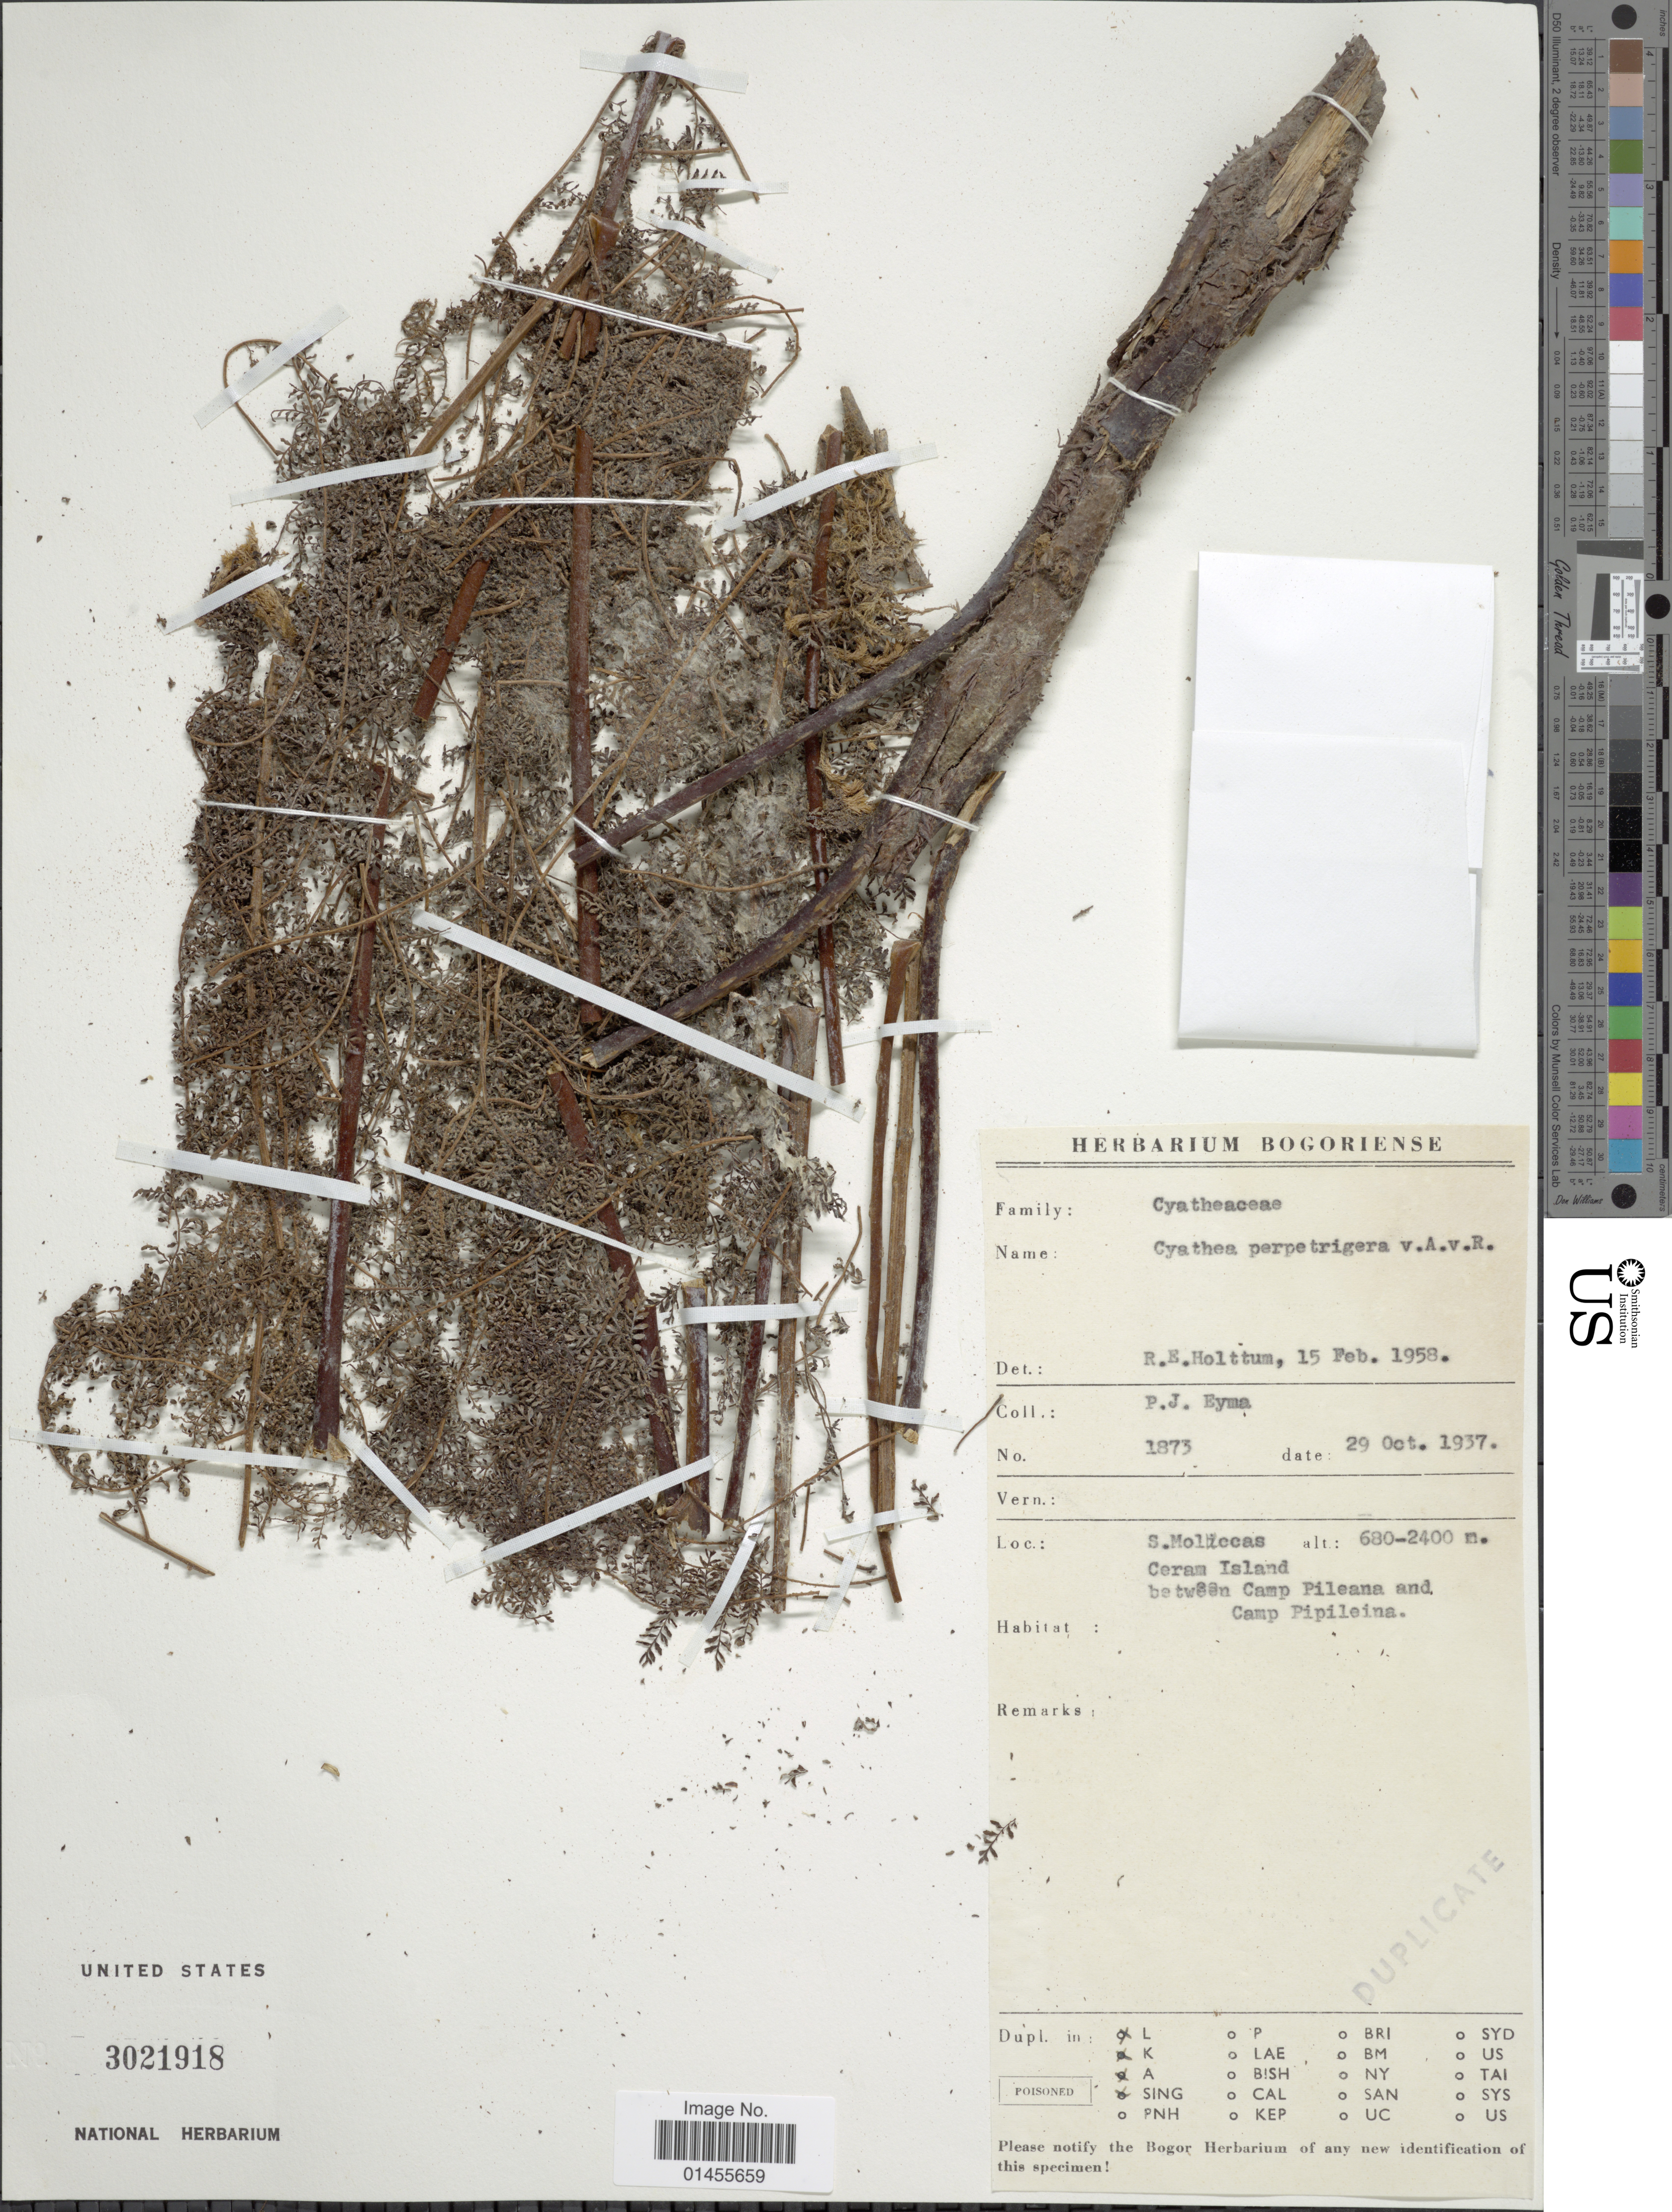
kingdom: Plantae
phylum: Tracheophyta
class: Polypodiopsida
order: Cyatheales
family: Cyatheaceae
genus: Alsophila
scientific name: Alsophila perpelvigera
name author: (Alderw.) R.M. Tryon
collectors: P. J. Eyma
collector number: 1873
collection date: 1937-10-29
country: Indonesia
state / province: Maluku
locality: S. Moluccas. Ceram Island, between Camp Pileana and Camp Pipileina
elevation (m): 680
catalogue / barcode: US 3021918